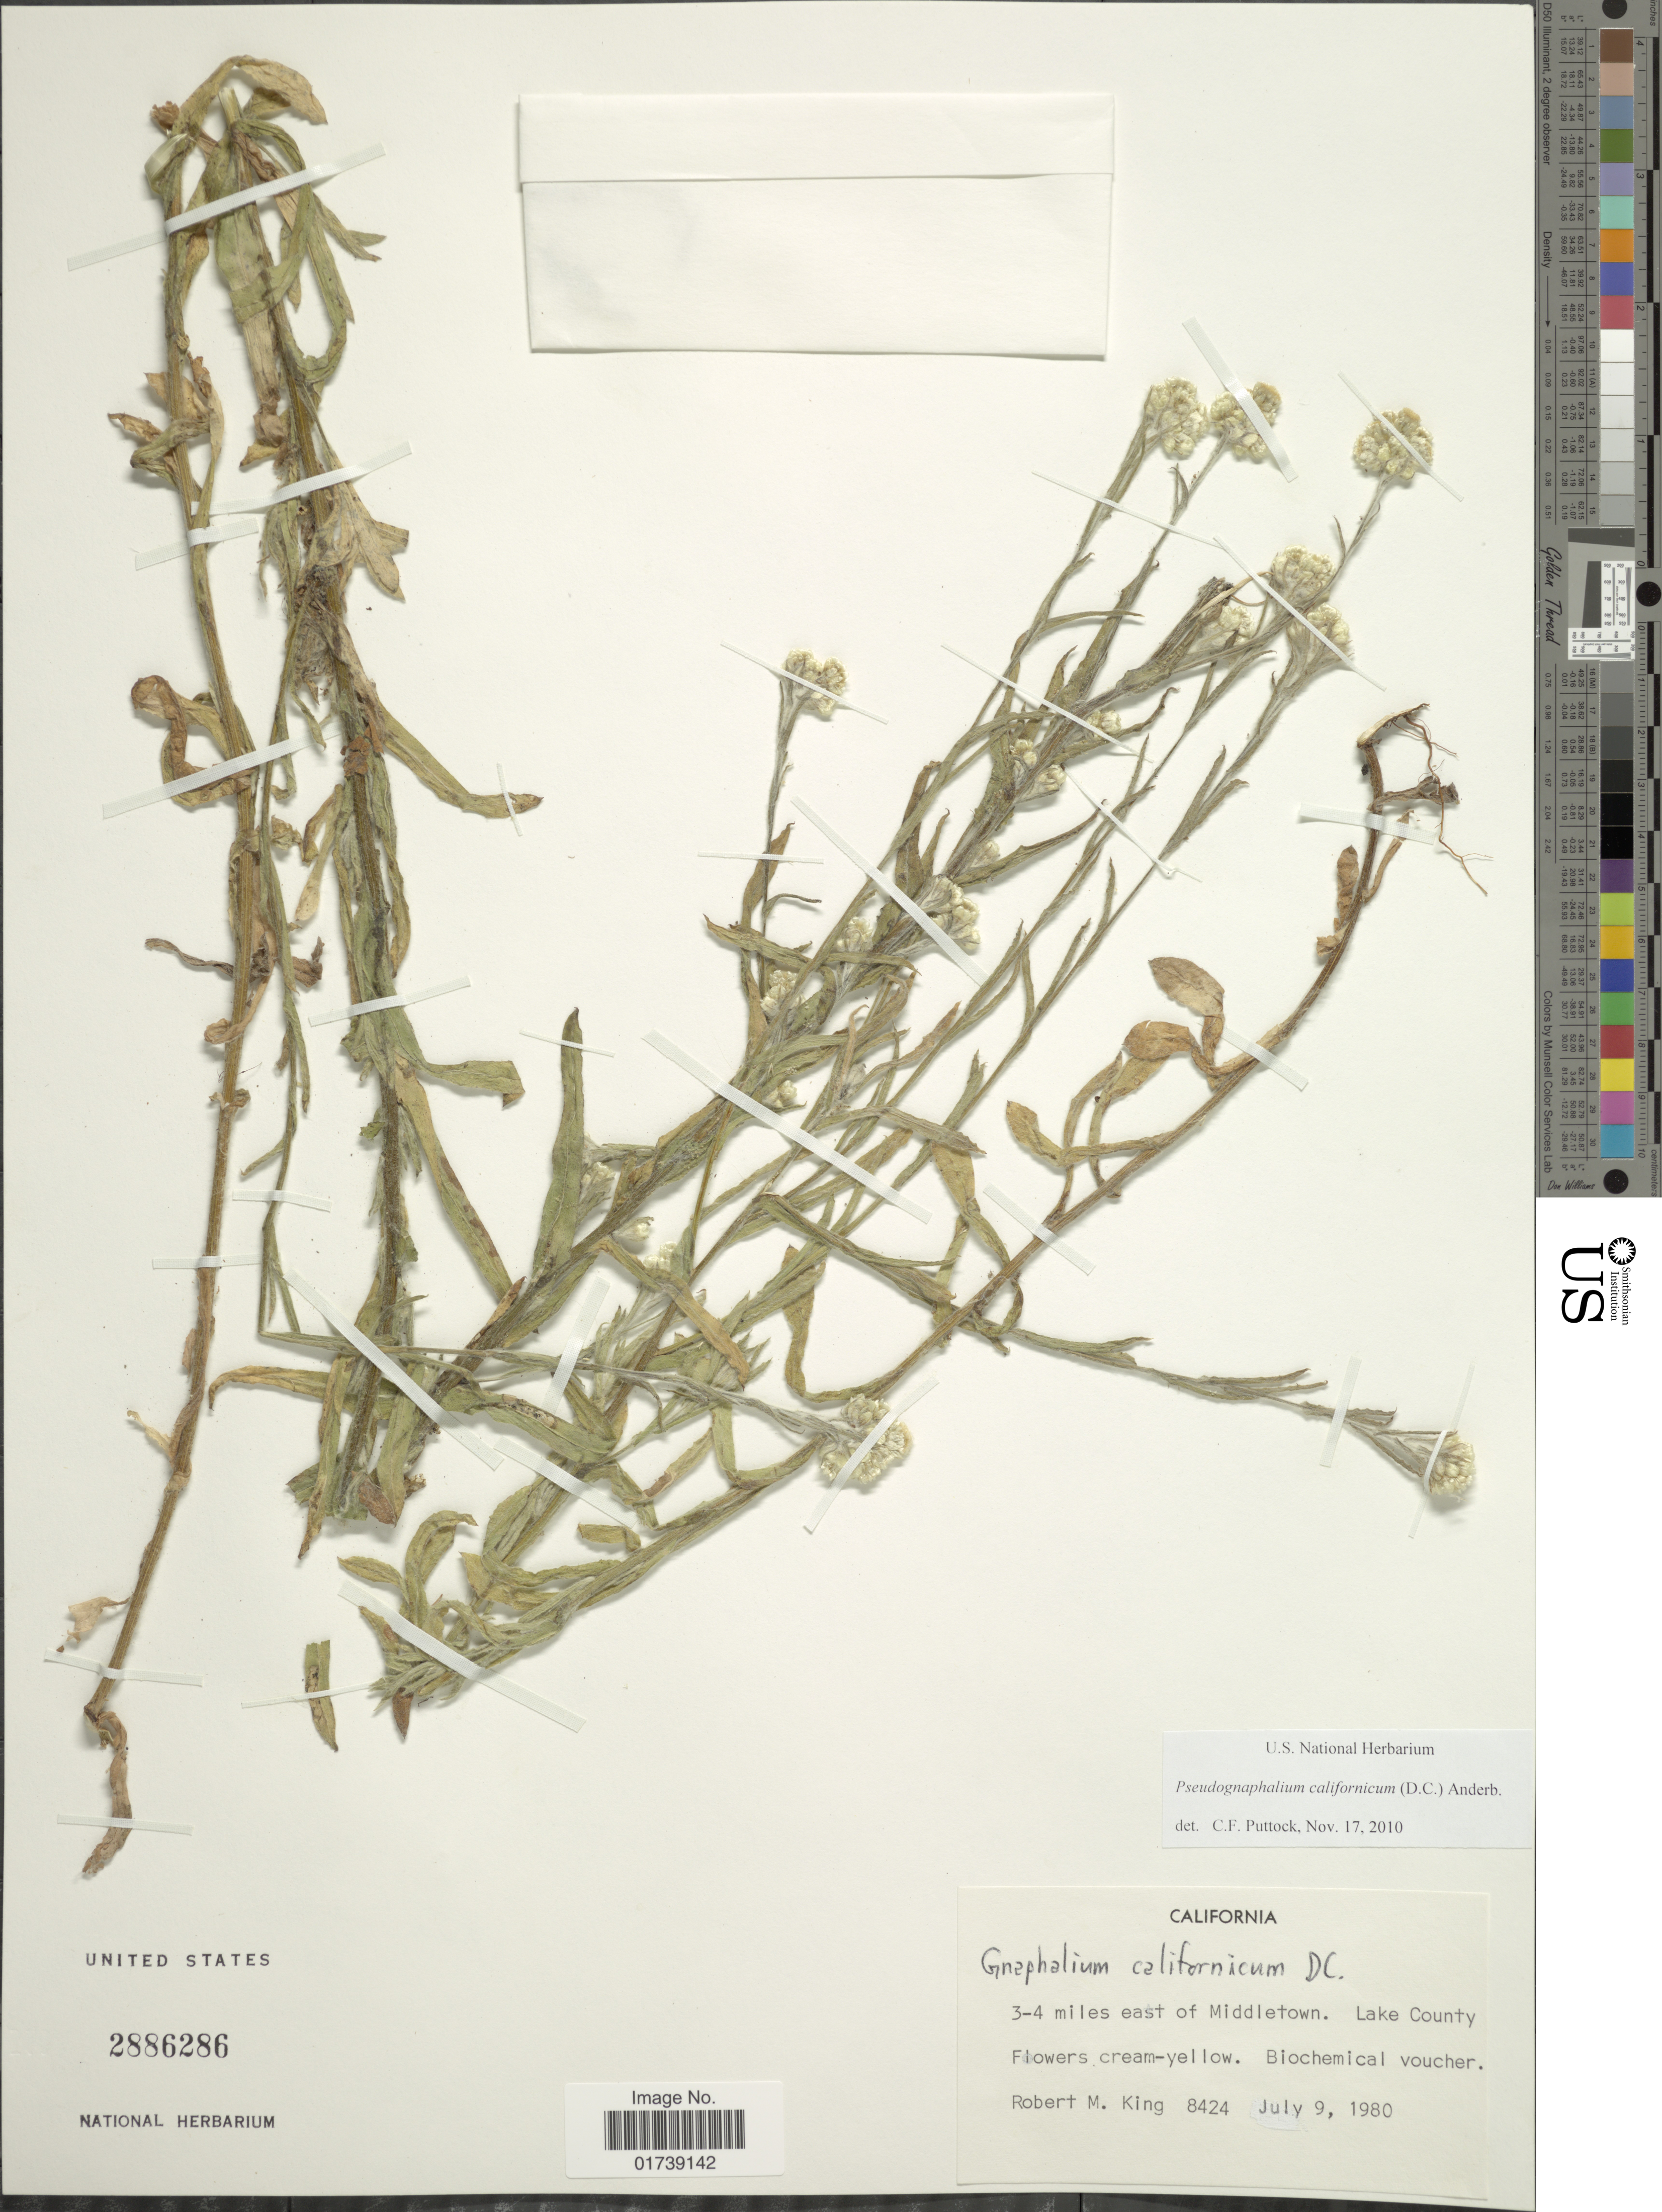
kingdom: Plantae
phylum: Tracheophyta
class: Magnoliopsida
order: Asterales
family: Asteraceae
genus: Pseudognaphalium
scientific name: Pseudognaphalium californicum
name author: (DC.) Anderb.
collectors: R. M. King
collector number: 8424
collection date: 1980-07-09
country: United States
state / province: California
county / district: Lake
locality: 3-4 miles east of Middletown, Lake County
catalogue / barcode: US 2886286